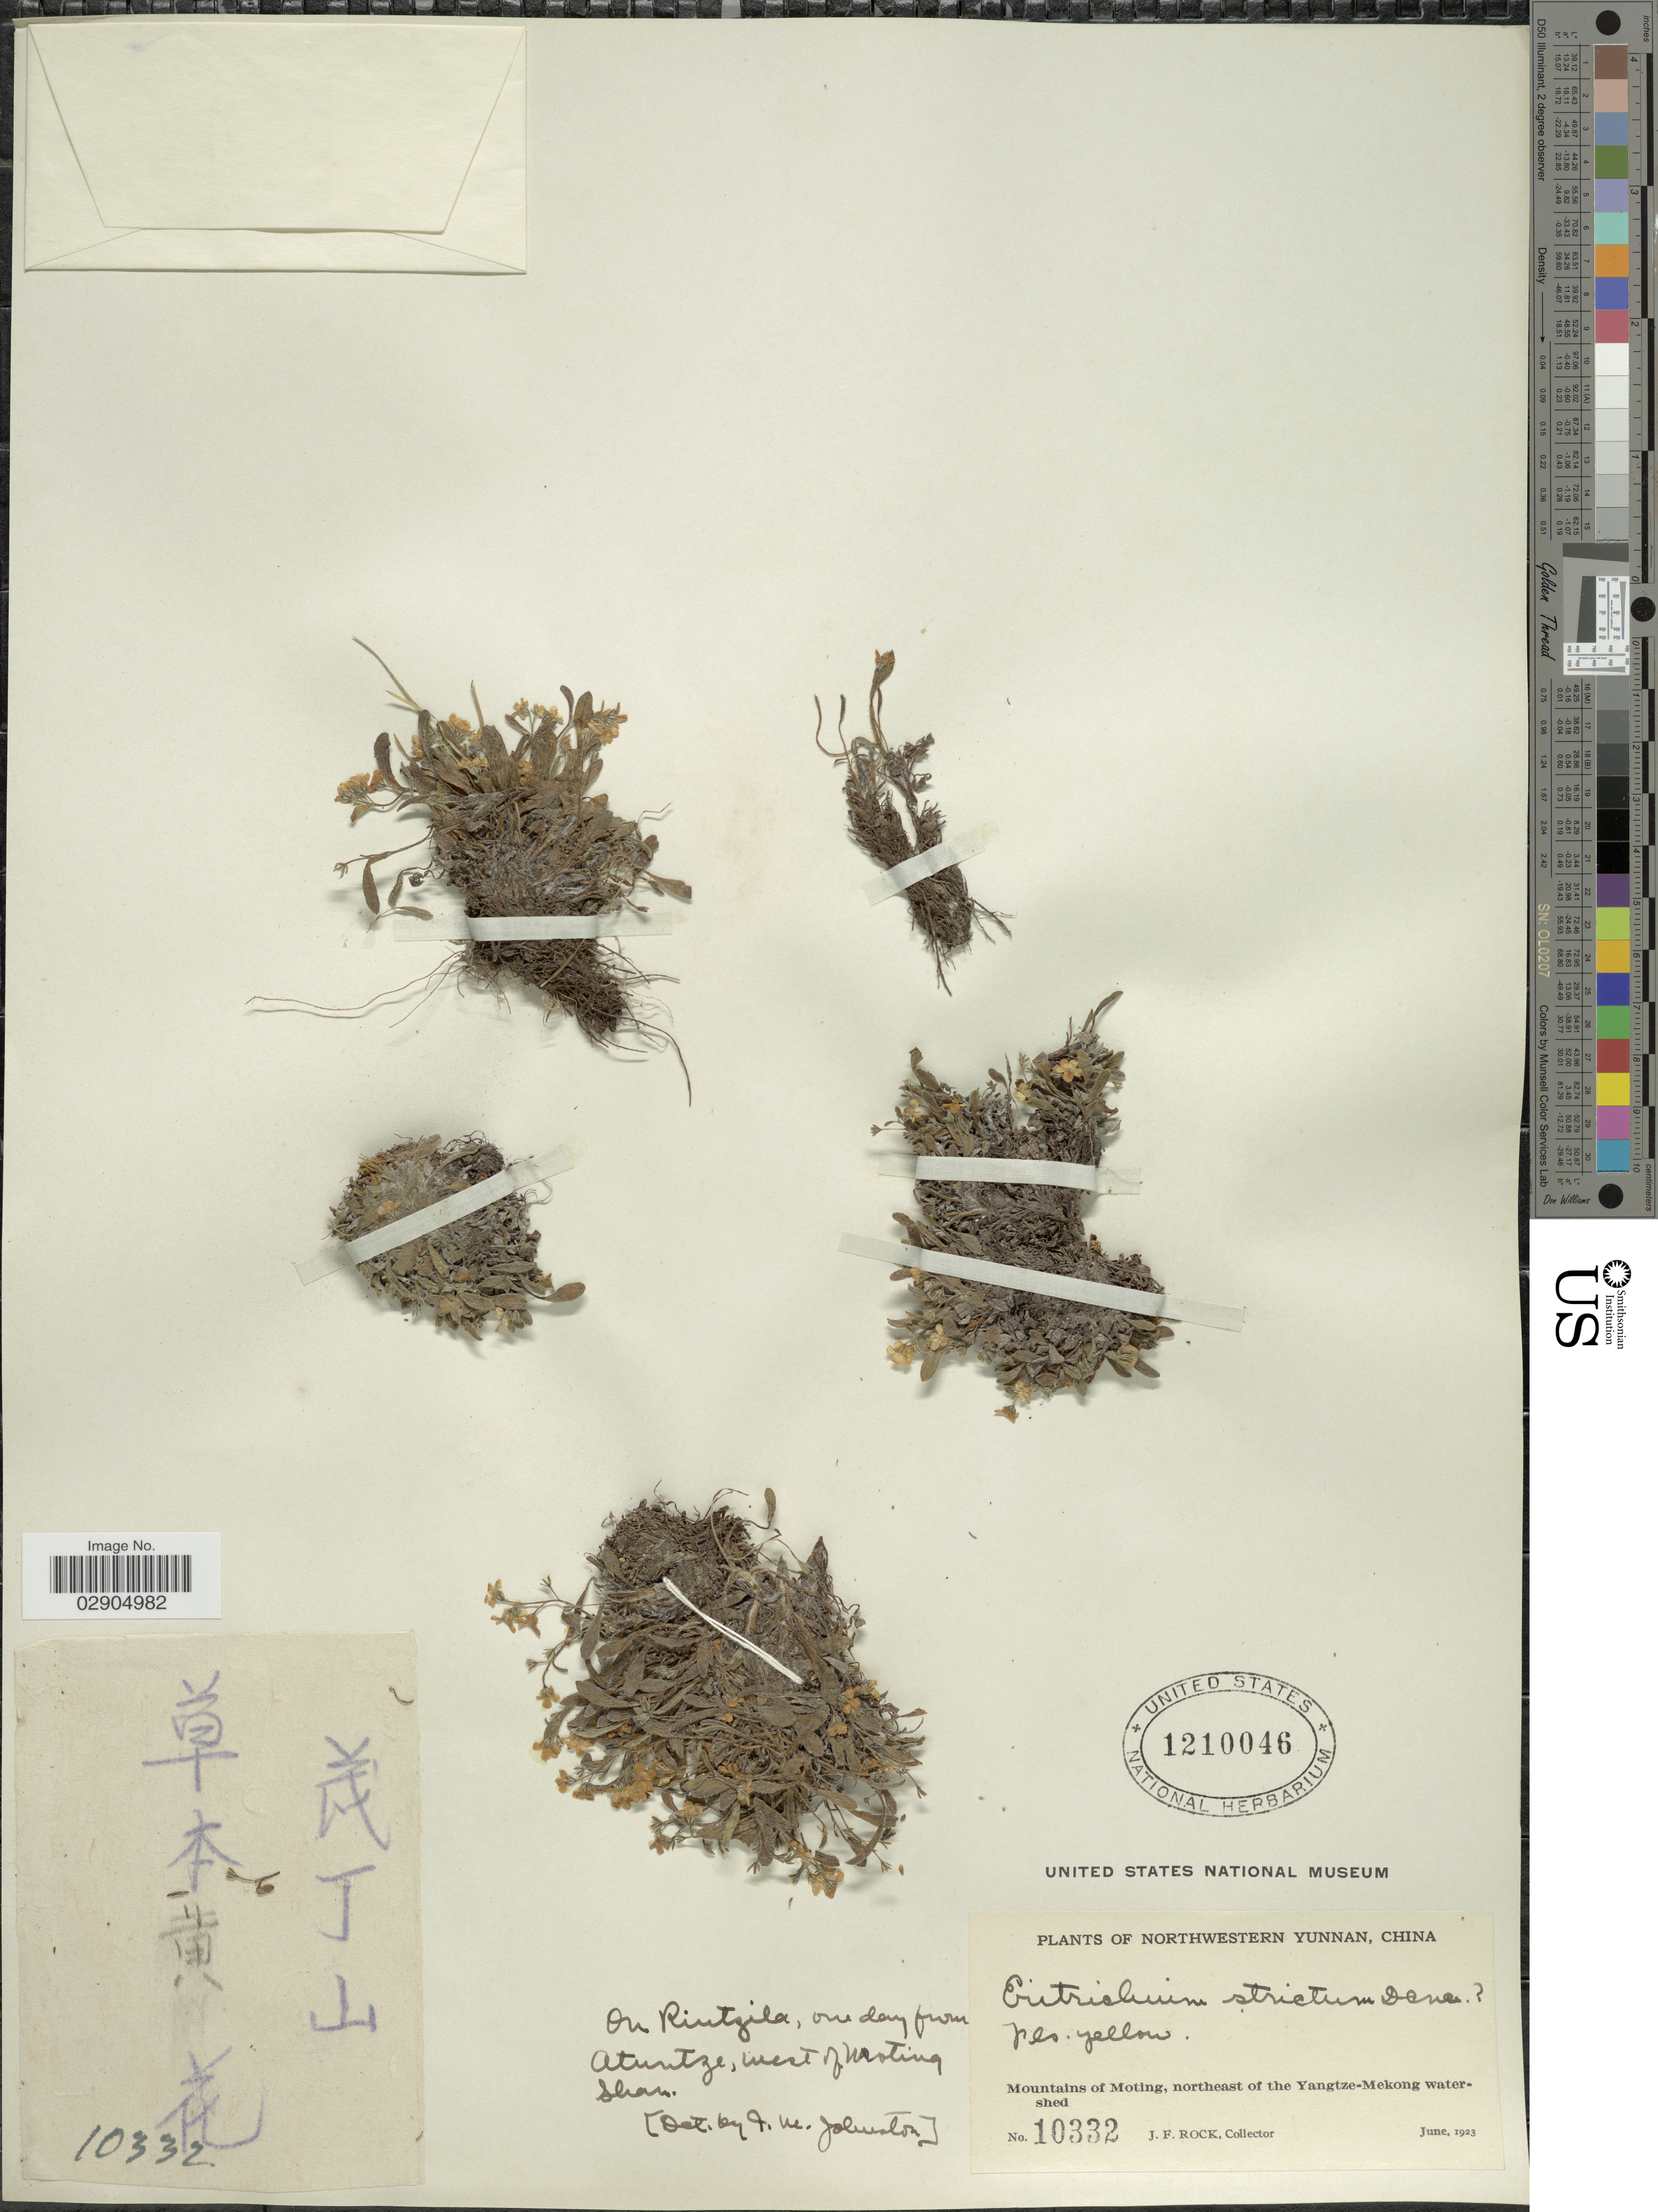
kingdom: Plantae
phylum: Tracheophyta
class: Magnoliopsida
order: Boraginales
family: Boraginaceae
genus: Eritrichium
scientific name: Eritrichium strictum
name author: Decne.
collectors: J. Rock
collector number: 10332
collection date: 1923-06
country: China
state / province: Yunnan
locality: Northwestern Yunnan, China. Mountains of Moting, northeast of the Yangtze-Mekong watershed.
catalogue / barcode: US 1210046